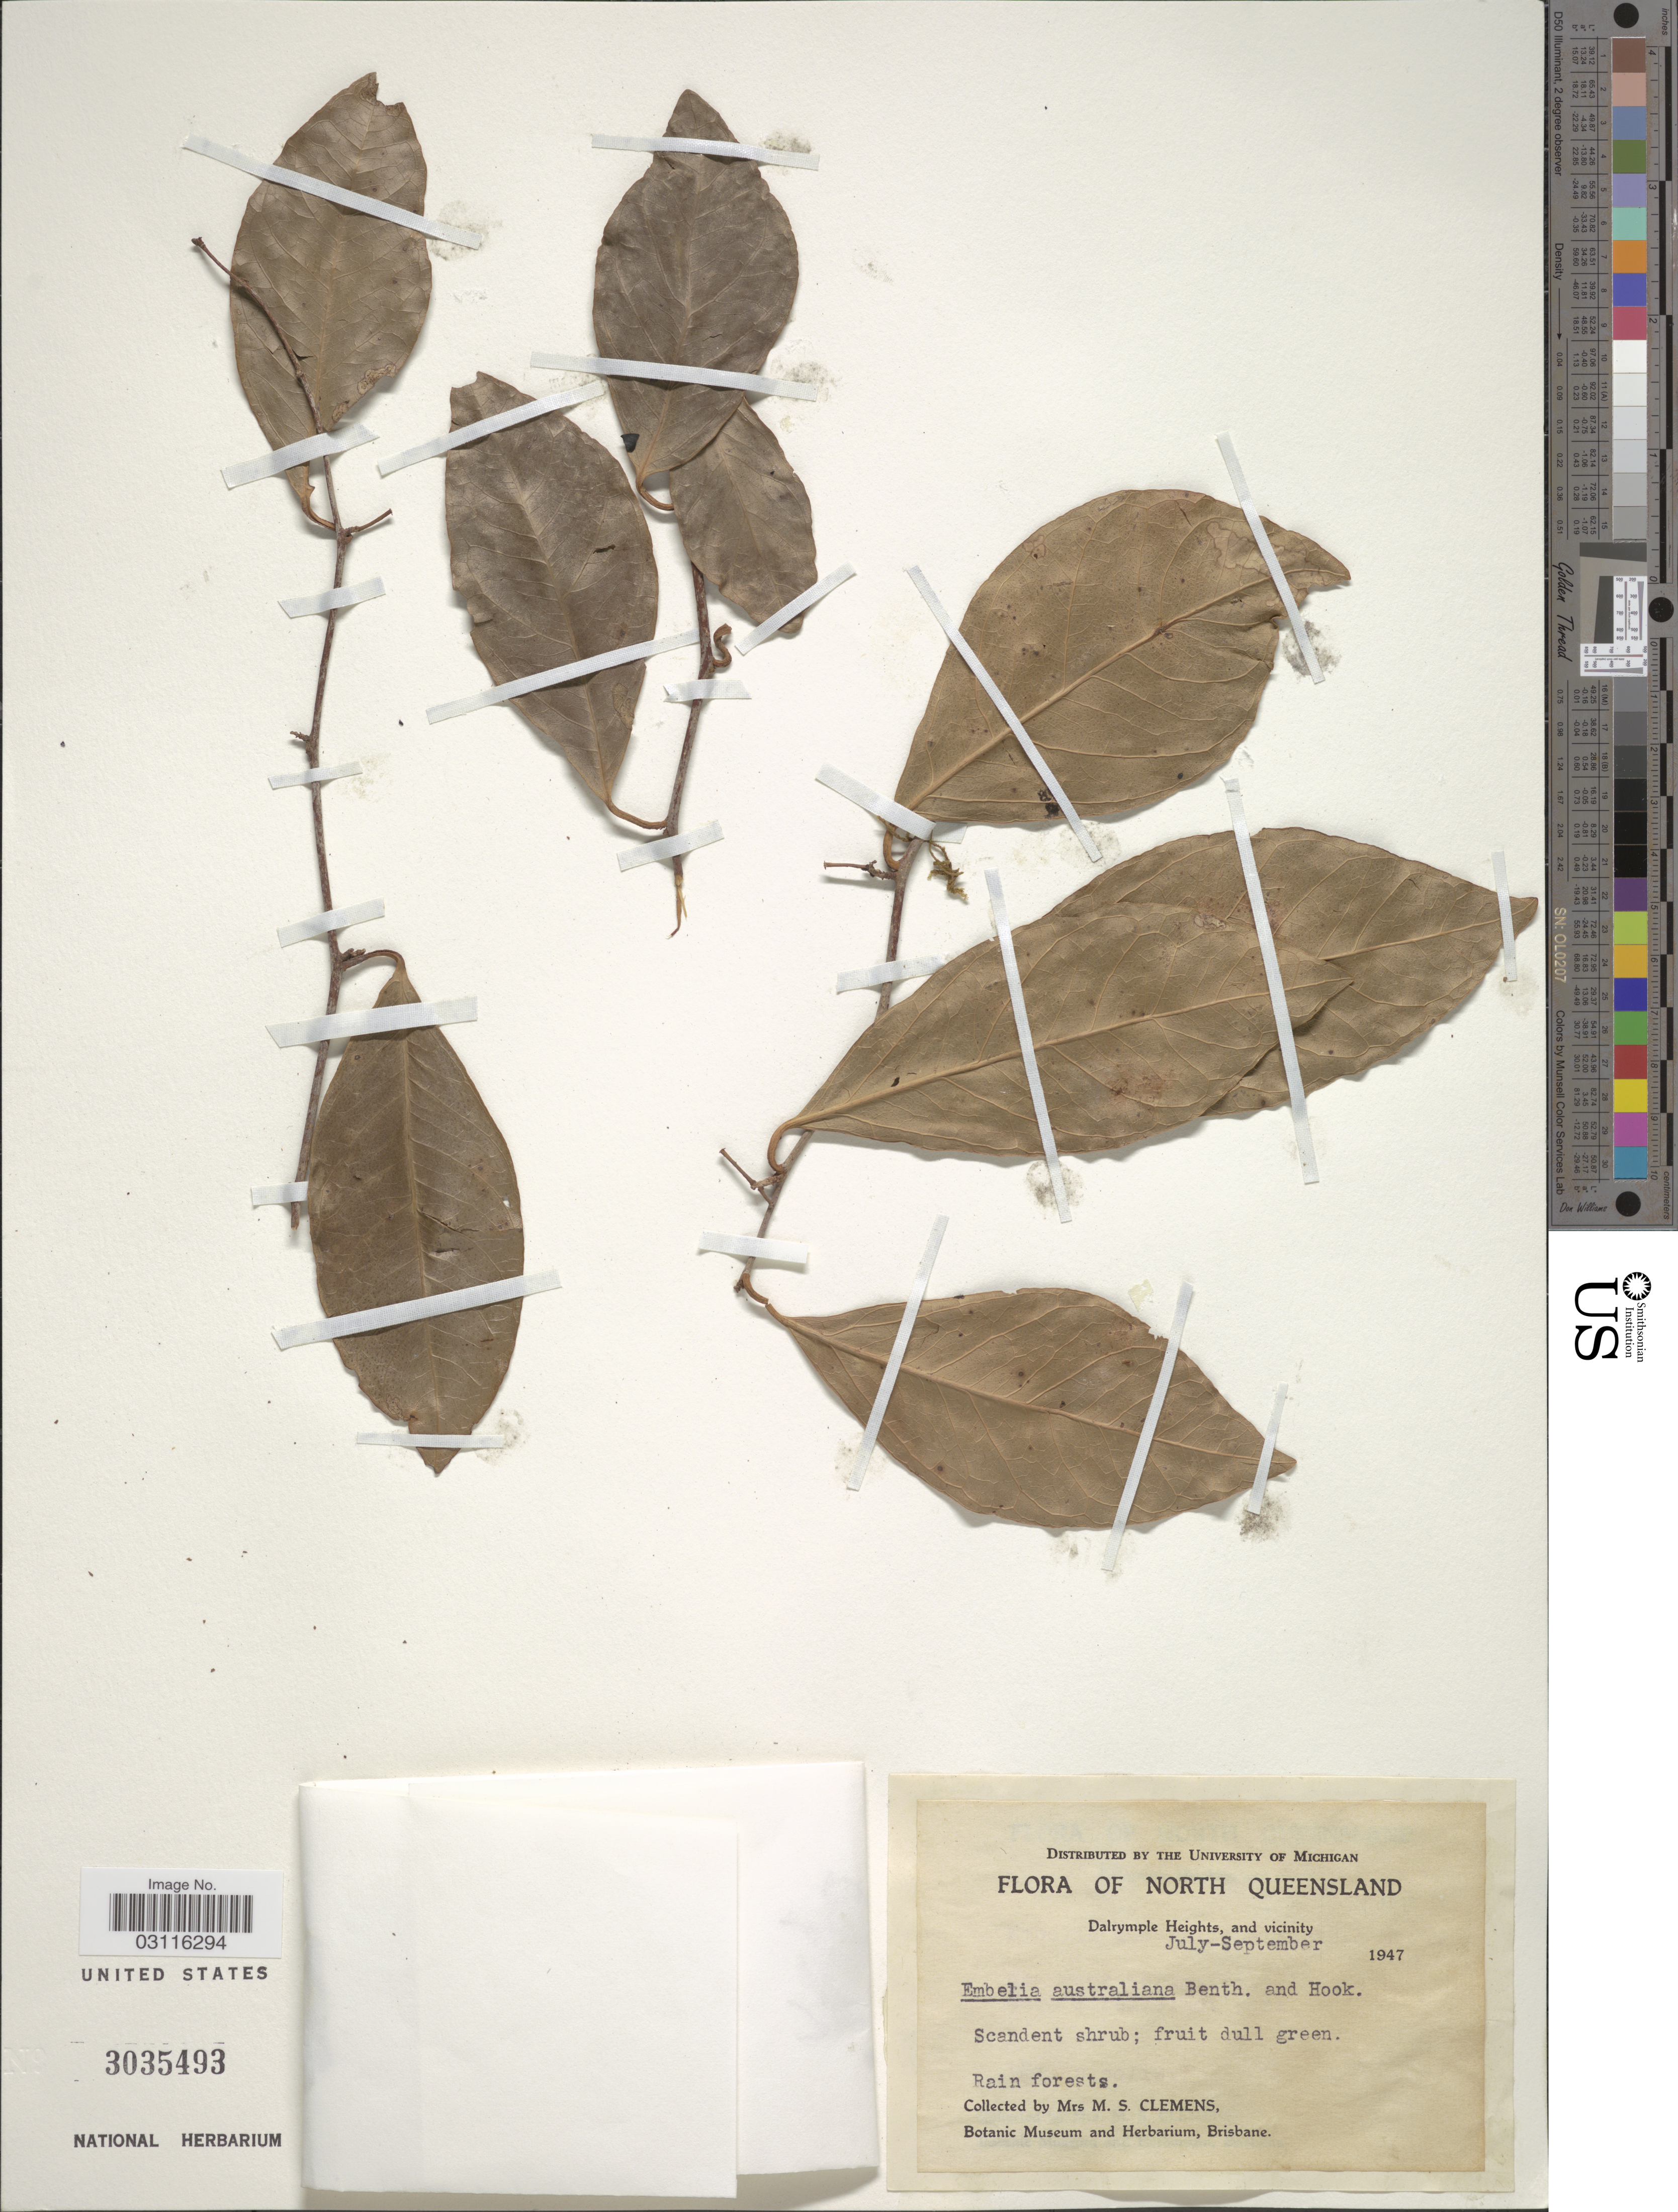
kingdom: Plantae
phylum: Tracheophyta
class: Magnoliopsida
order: Ericales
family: Primulaceae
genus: Embelia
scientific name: Embelia australiana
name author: (F. Muell.) Mez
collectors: M. S. Clemens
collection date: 1947-07/1947-09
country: Australia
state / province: Queensland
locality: North Queensland. Dalrymple Heights, and vicinity.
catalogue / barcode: US 3035493